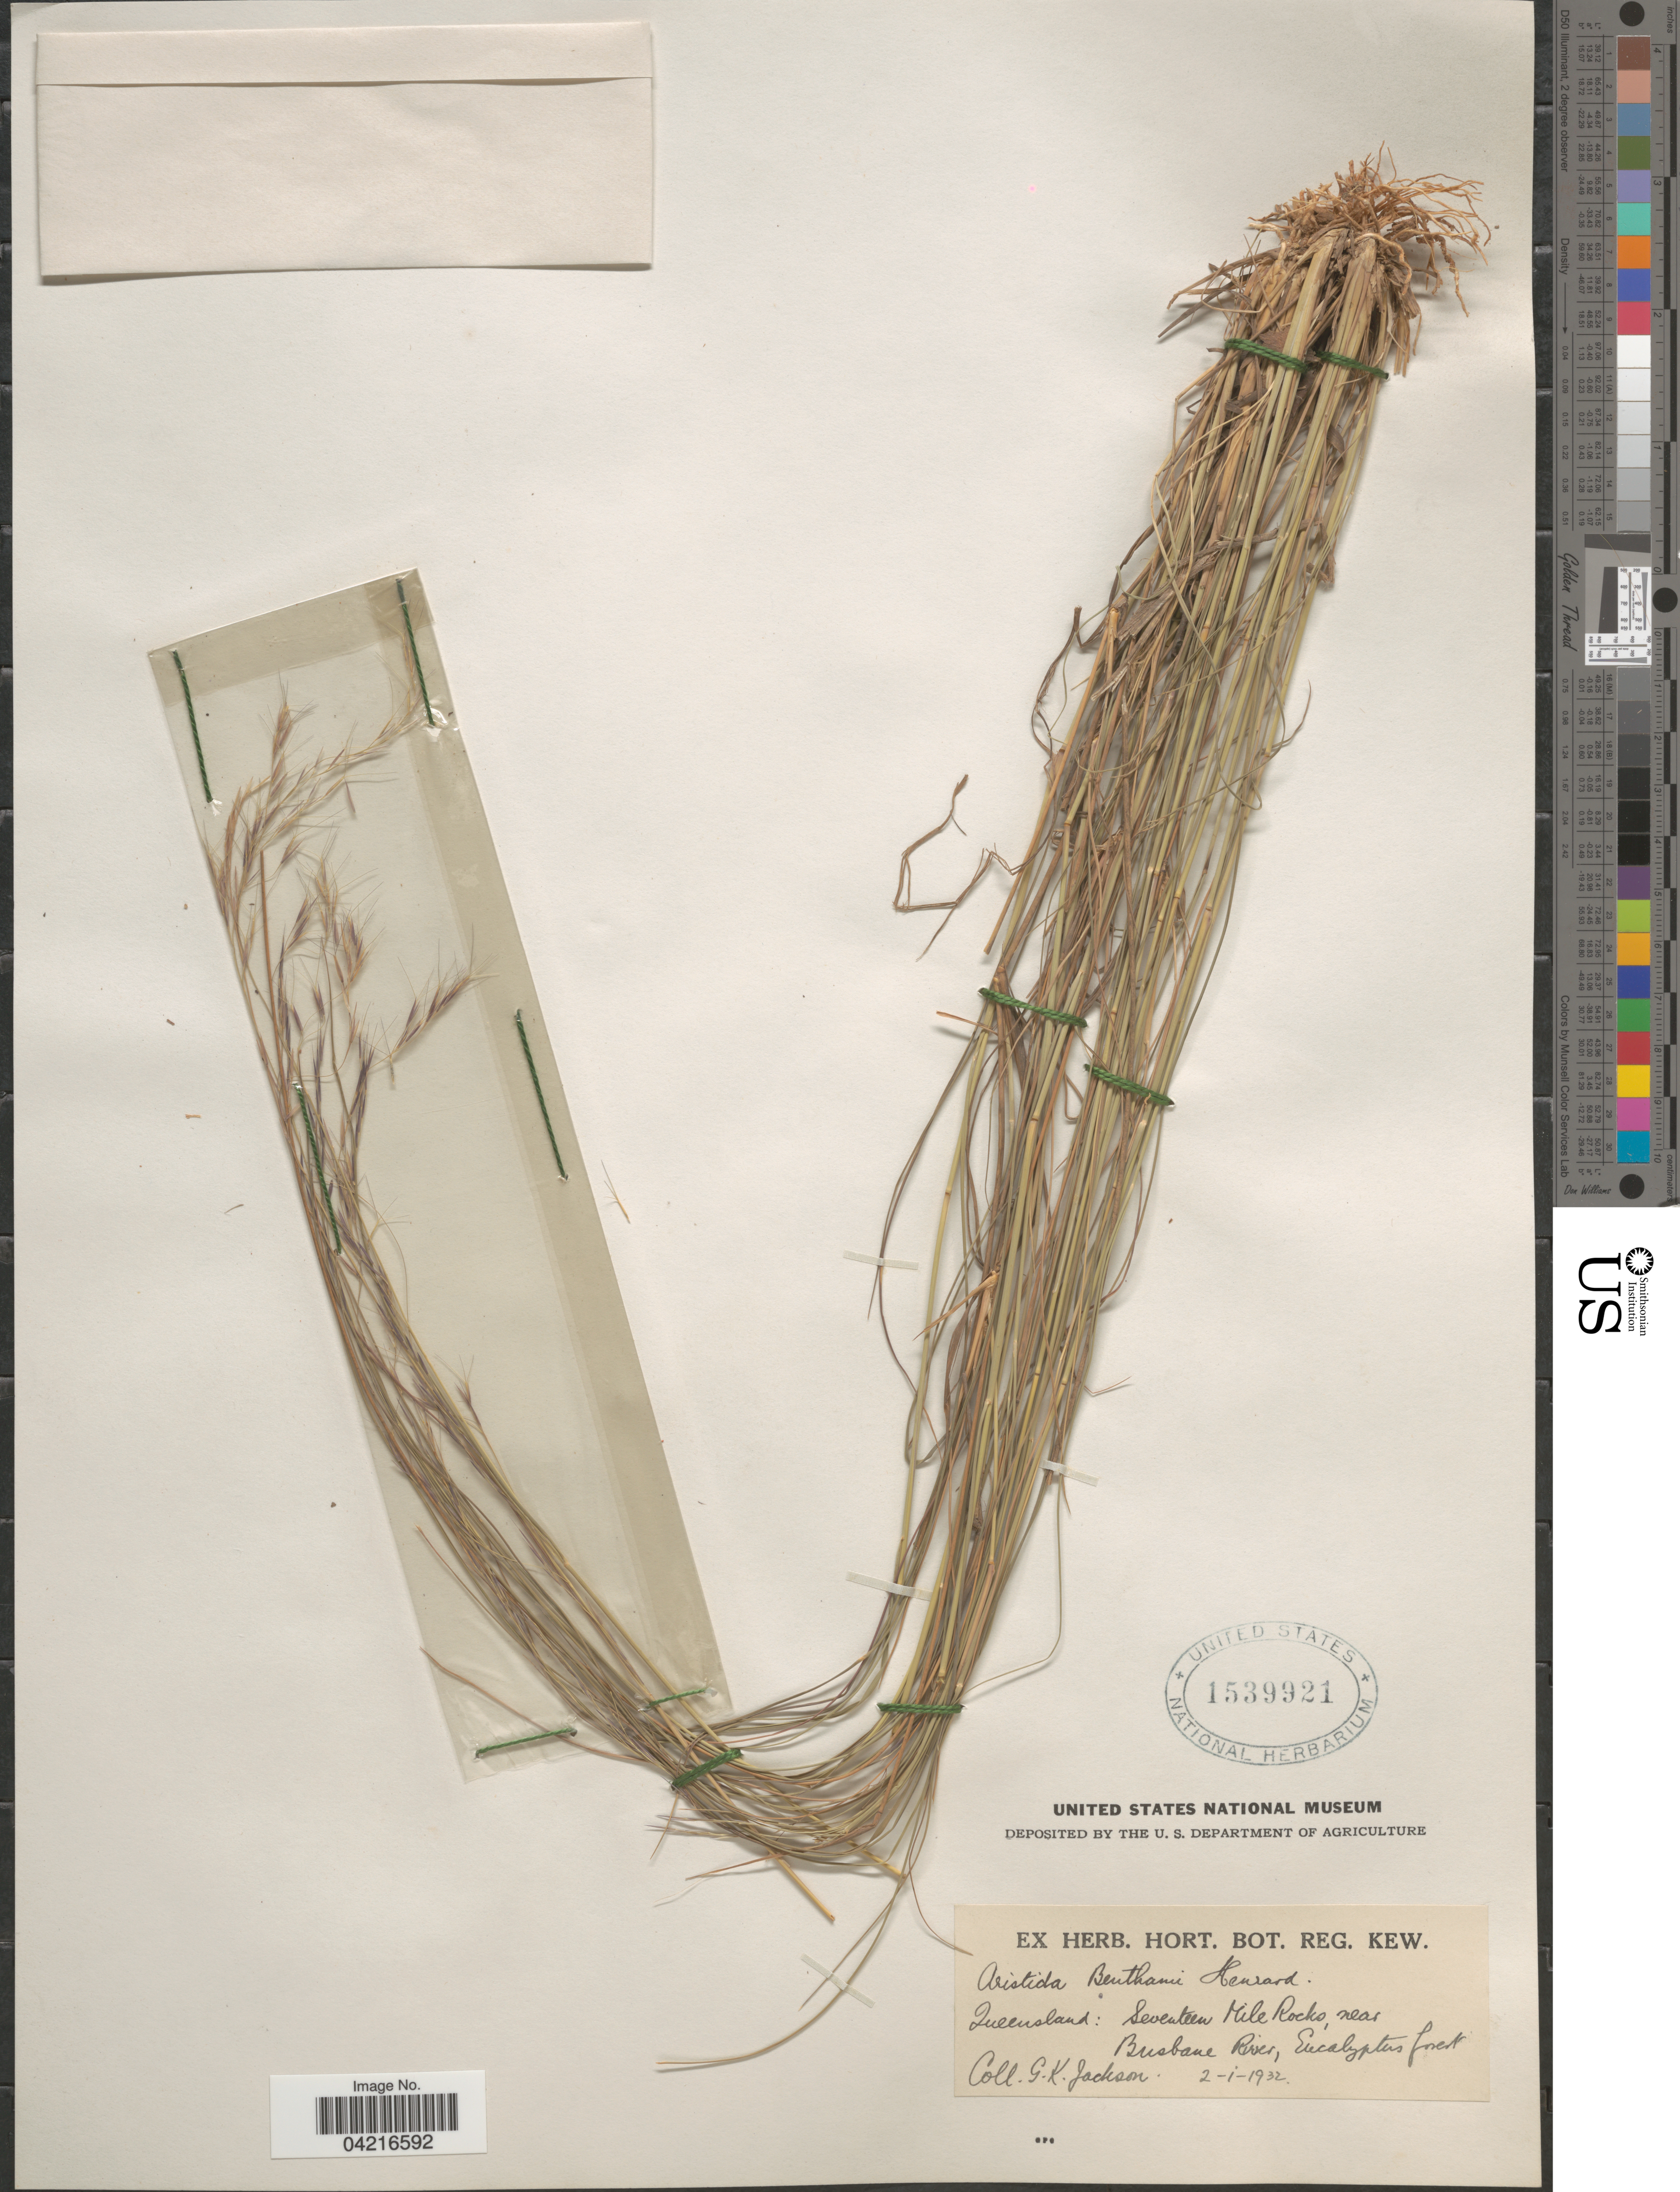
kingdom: Plantae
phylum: Tracheophyta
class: Liliopsida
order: Poales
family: Poaceae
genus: Aristida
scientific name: Aristida benthamii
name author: Henr.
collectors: G. Jackson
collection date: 1932-01-02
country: Australia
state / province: Queensland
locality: Seventeen Mile Rocks, near Brisbane River.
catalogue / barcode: US 1539921